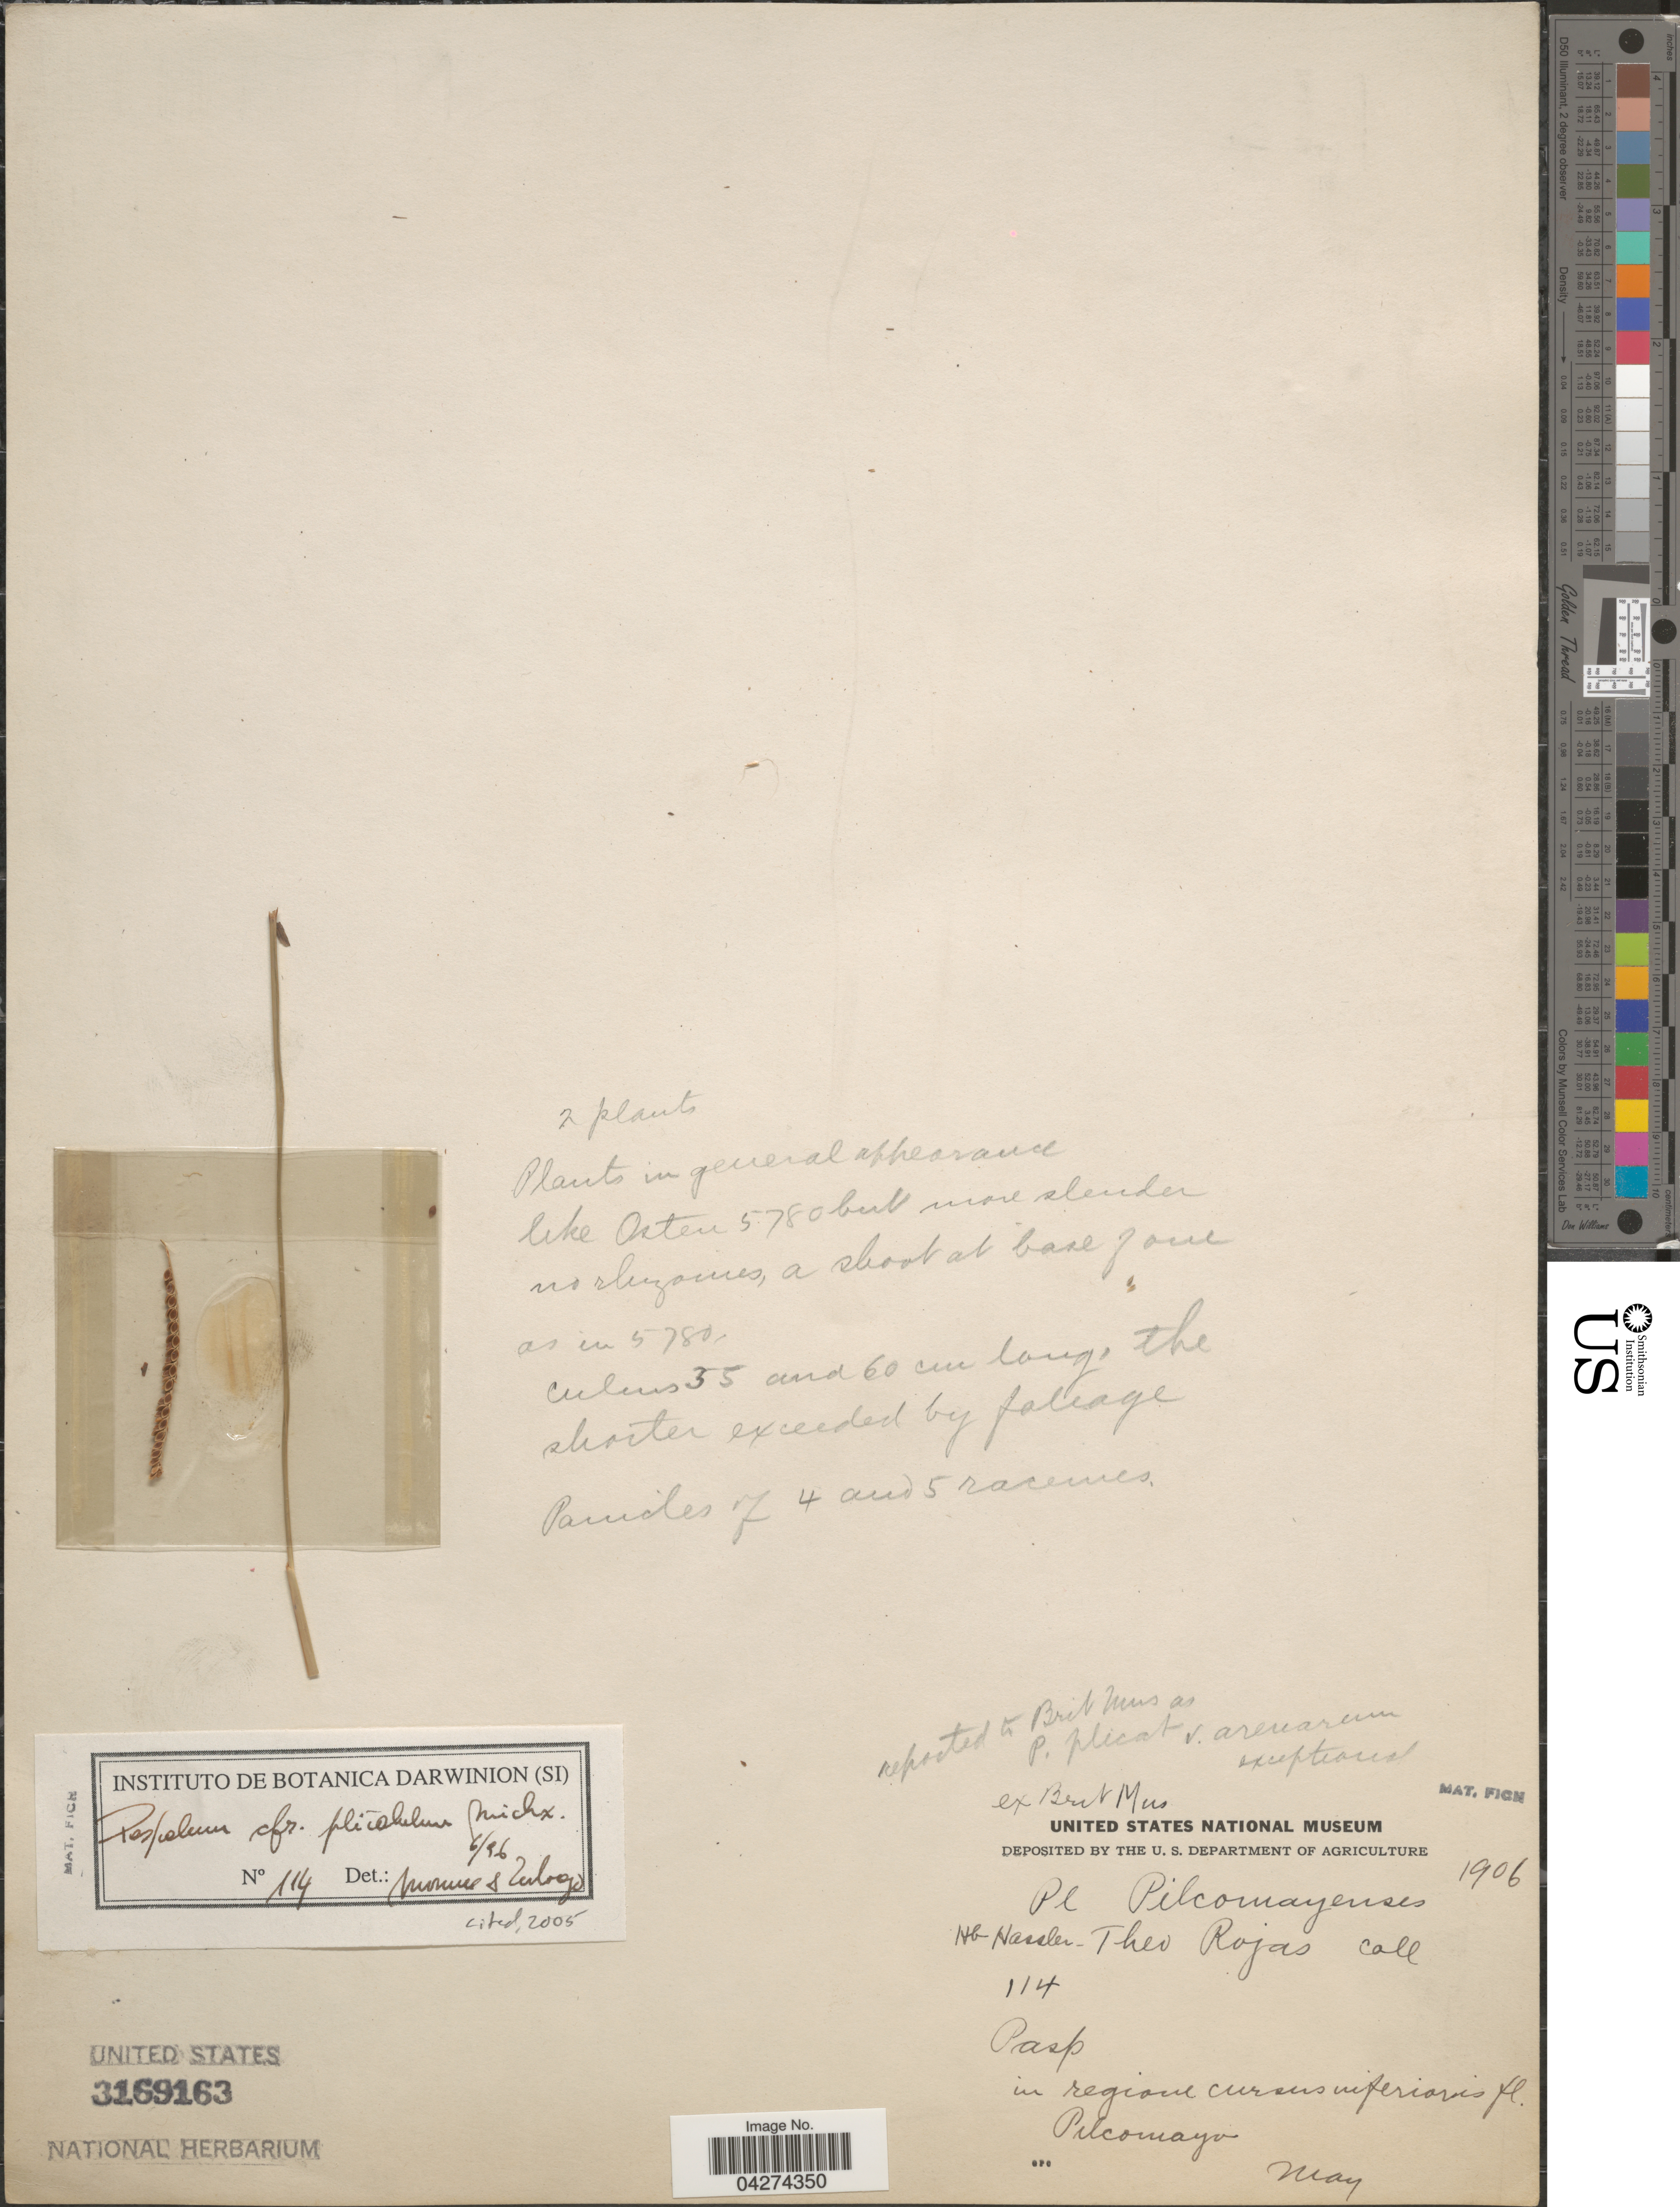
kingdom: Plantae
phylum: Tracheophyta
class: Liliopsida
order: Poales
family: Poaceae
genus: Paspalum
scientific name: Paspalum plicatulum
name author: Michx.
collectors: T. Rojas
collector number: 114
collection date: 1906-05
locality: Pilcomayenses. In regione cursus inferiores fl. Pilcomayo.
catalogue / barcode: US 3169163